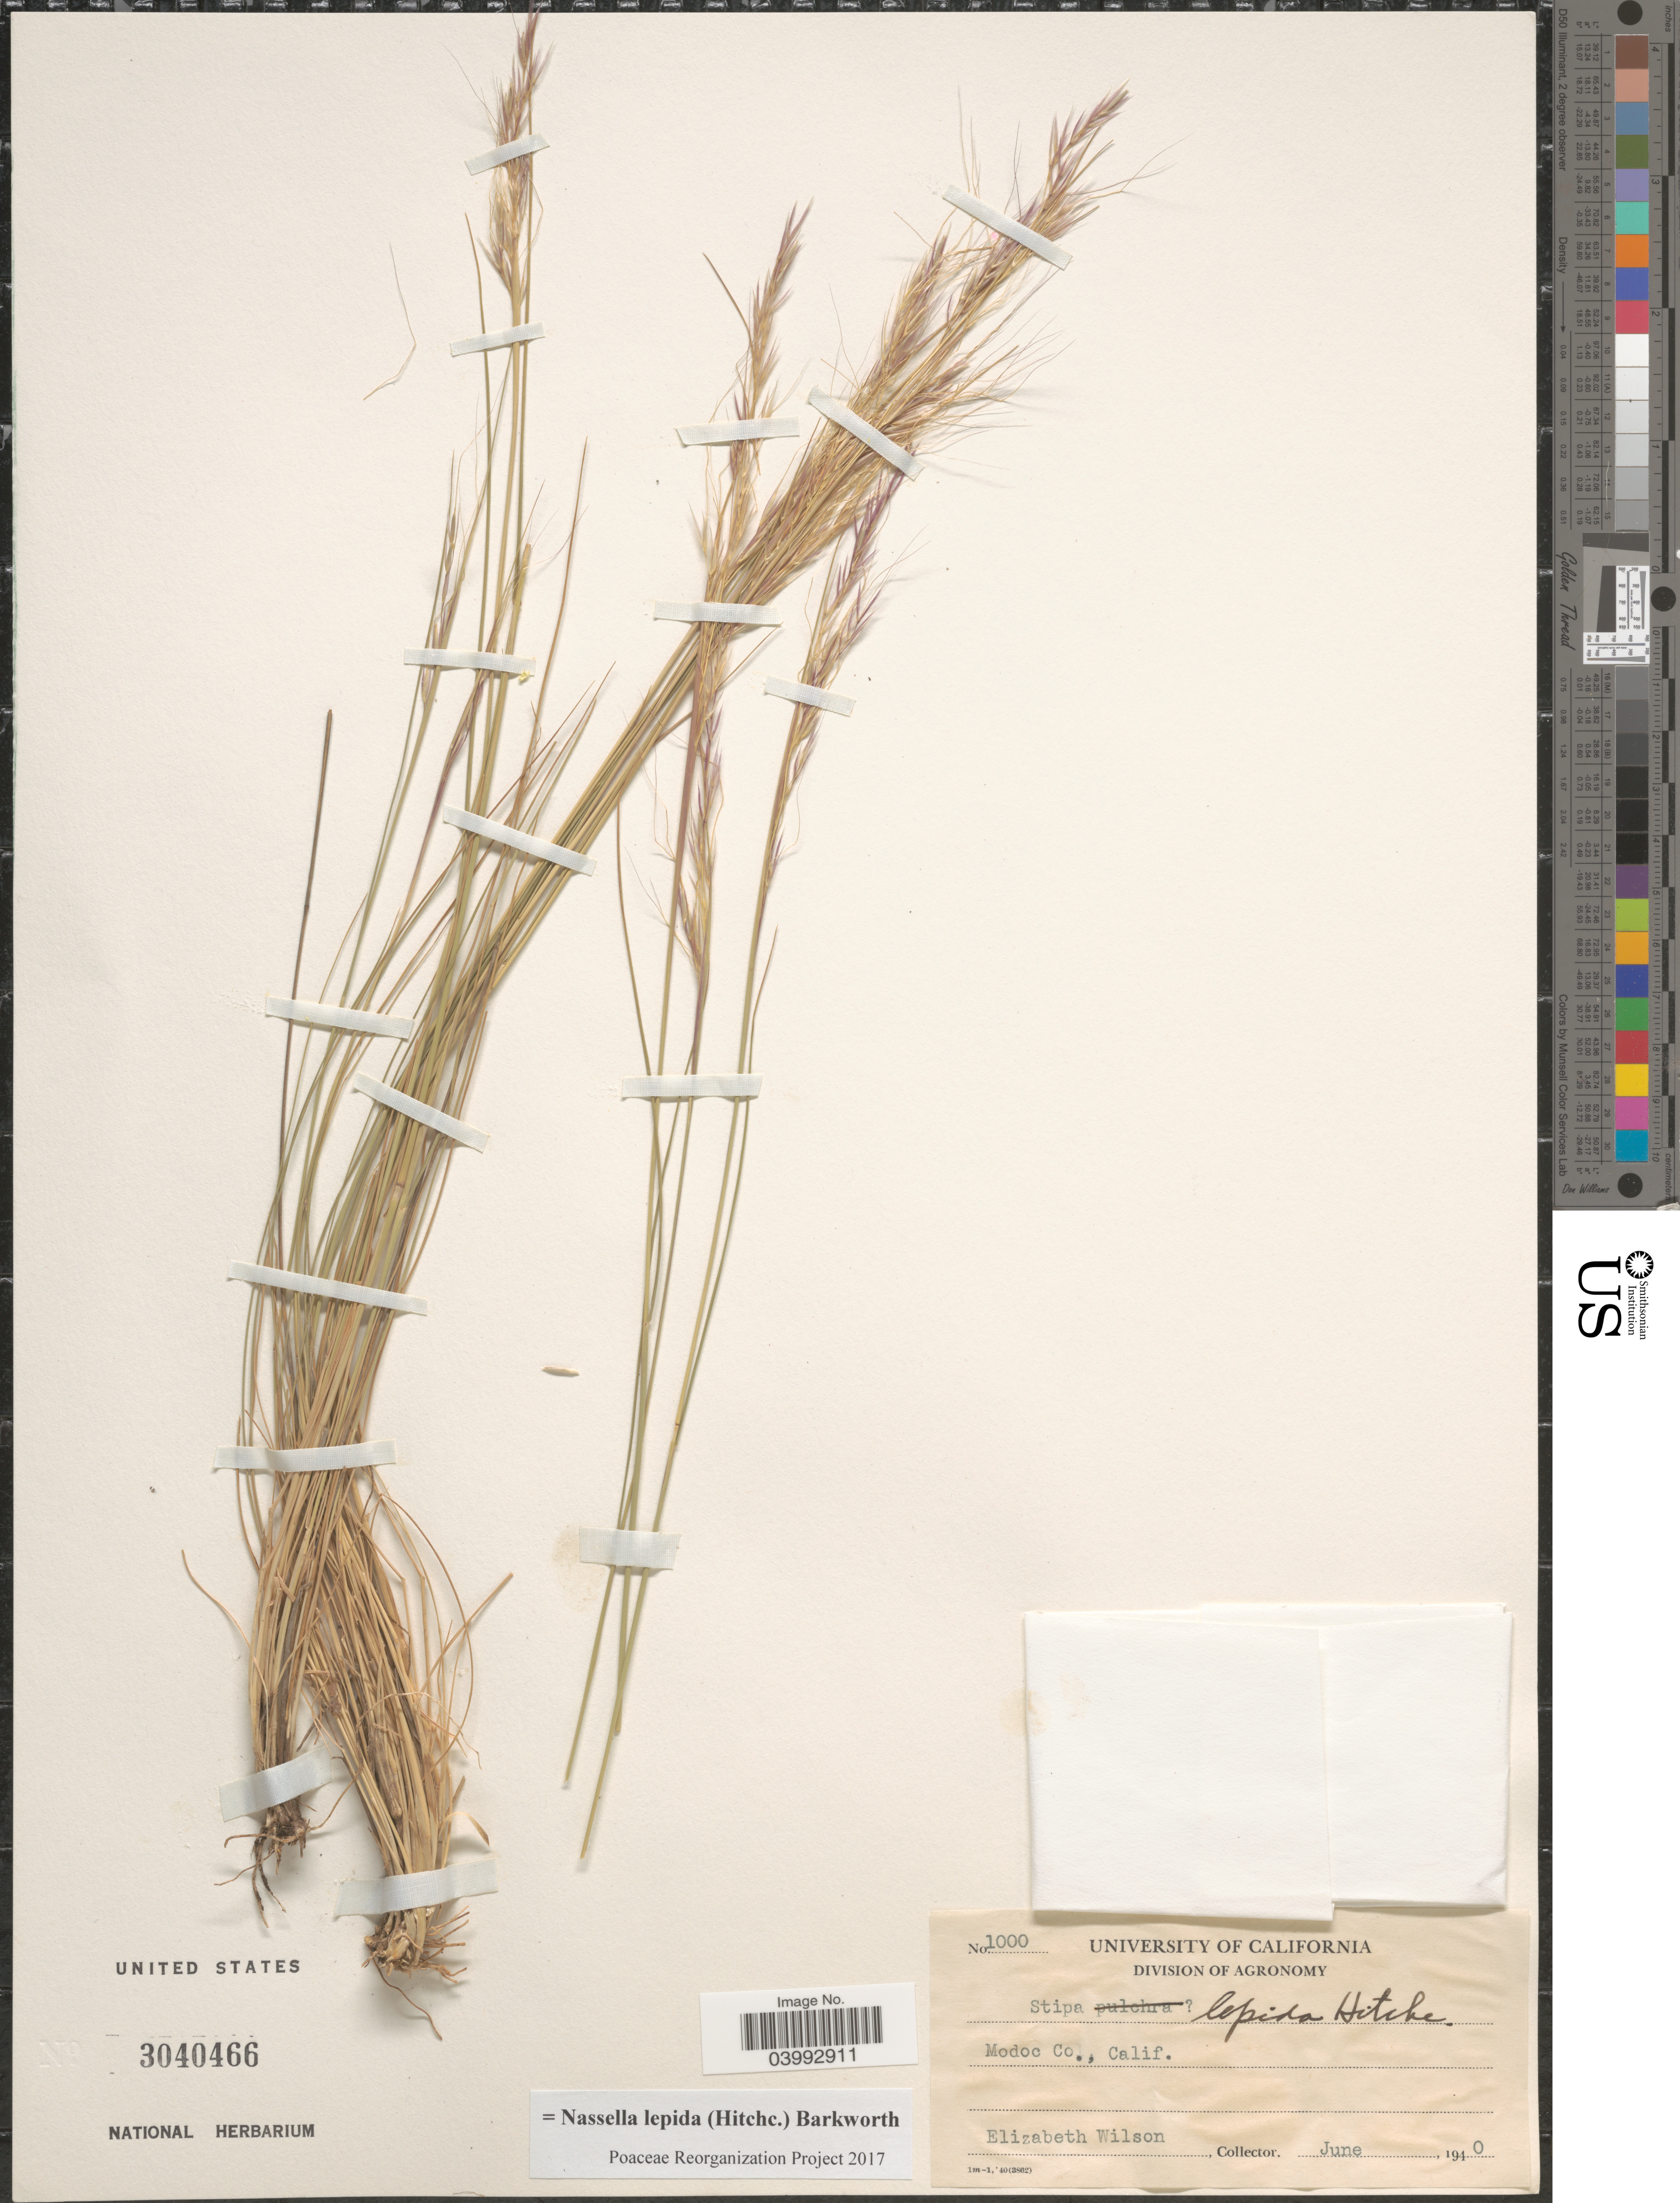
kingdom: Plantae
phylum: Tracheophyta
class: Liliopsida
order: Poales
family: Poaceae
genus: Nassella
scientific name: Nassella lepida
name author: (Hitchc.) Barkworth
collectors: E. Wilson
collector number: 1000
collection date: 1940-06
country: United States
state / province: California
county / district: Modoc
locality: Modoc Co.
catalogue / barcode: US 3040466